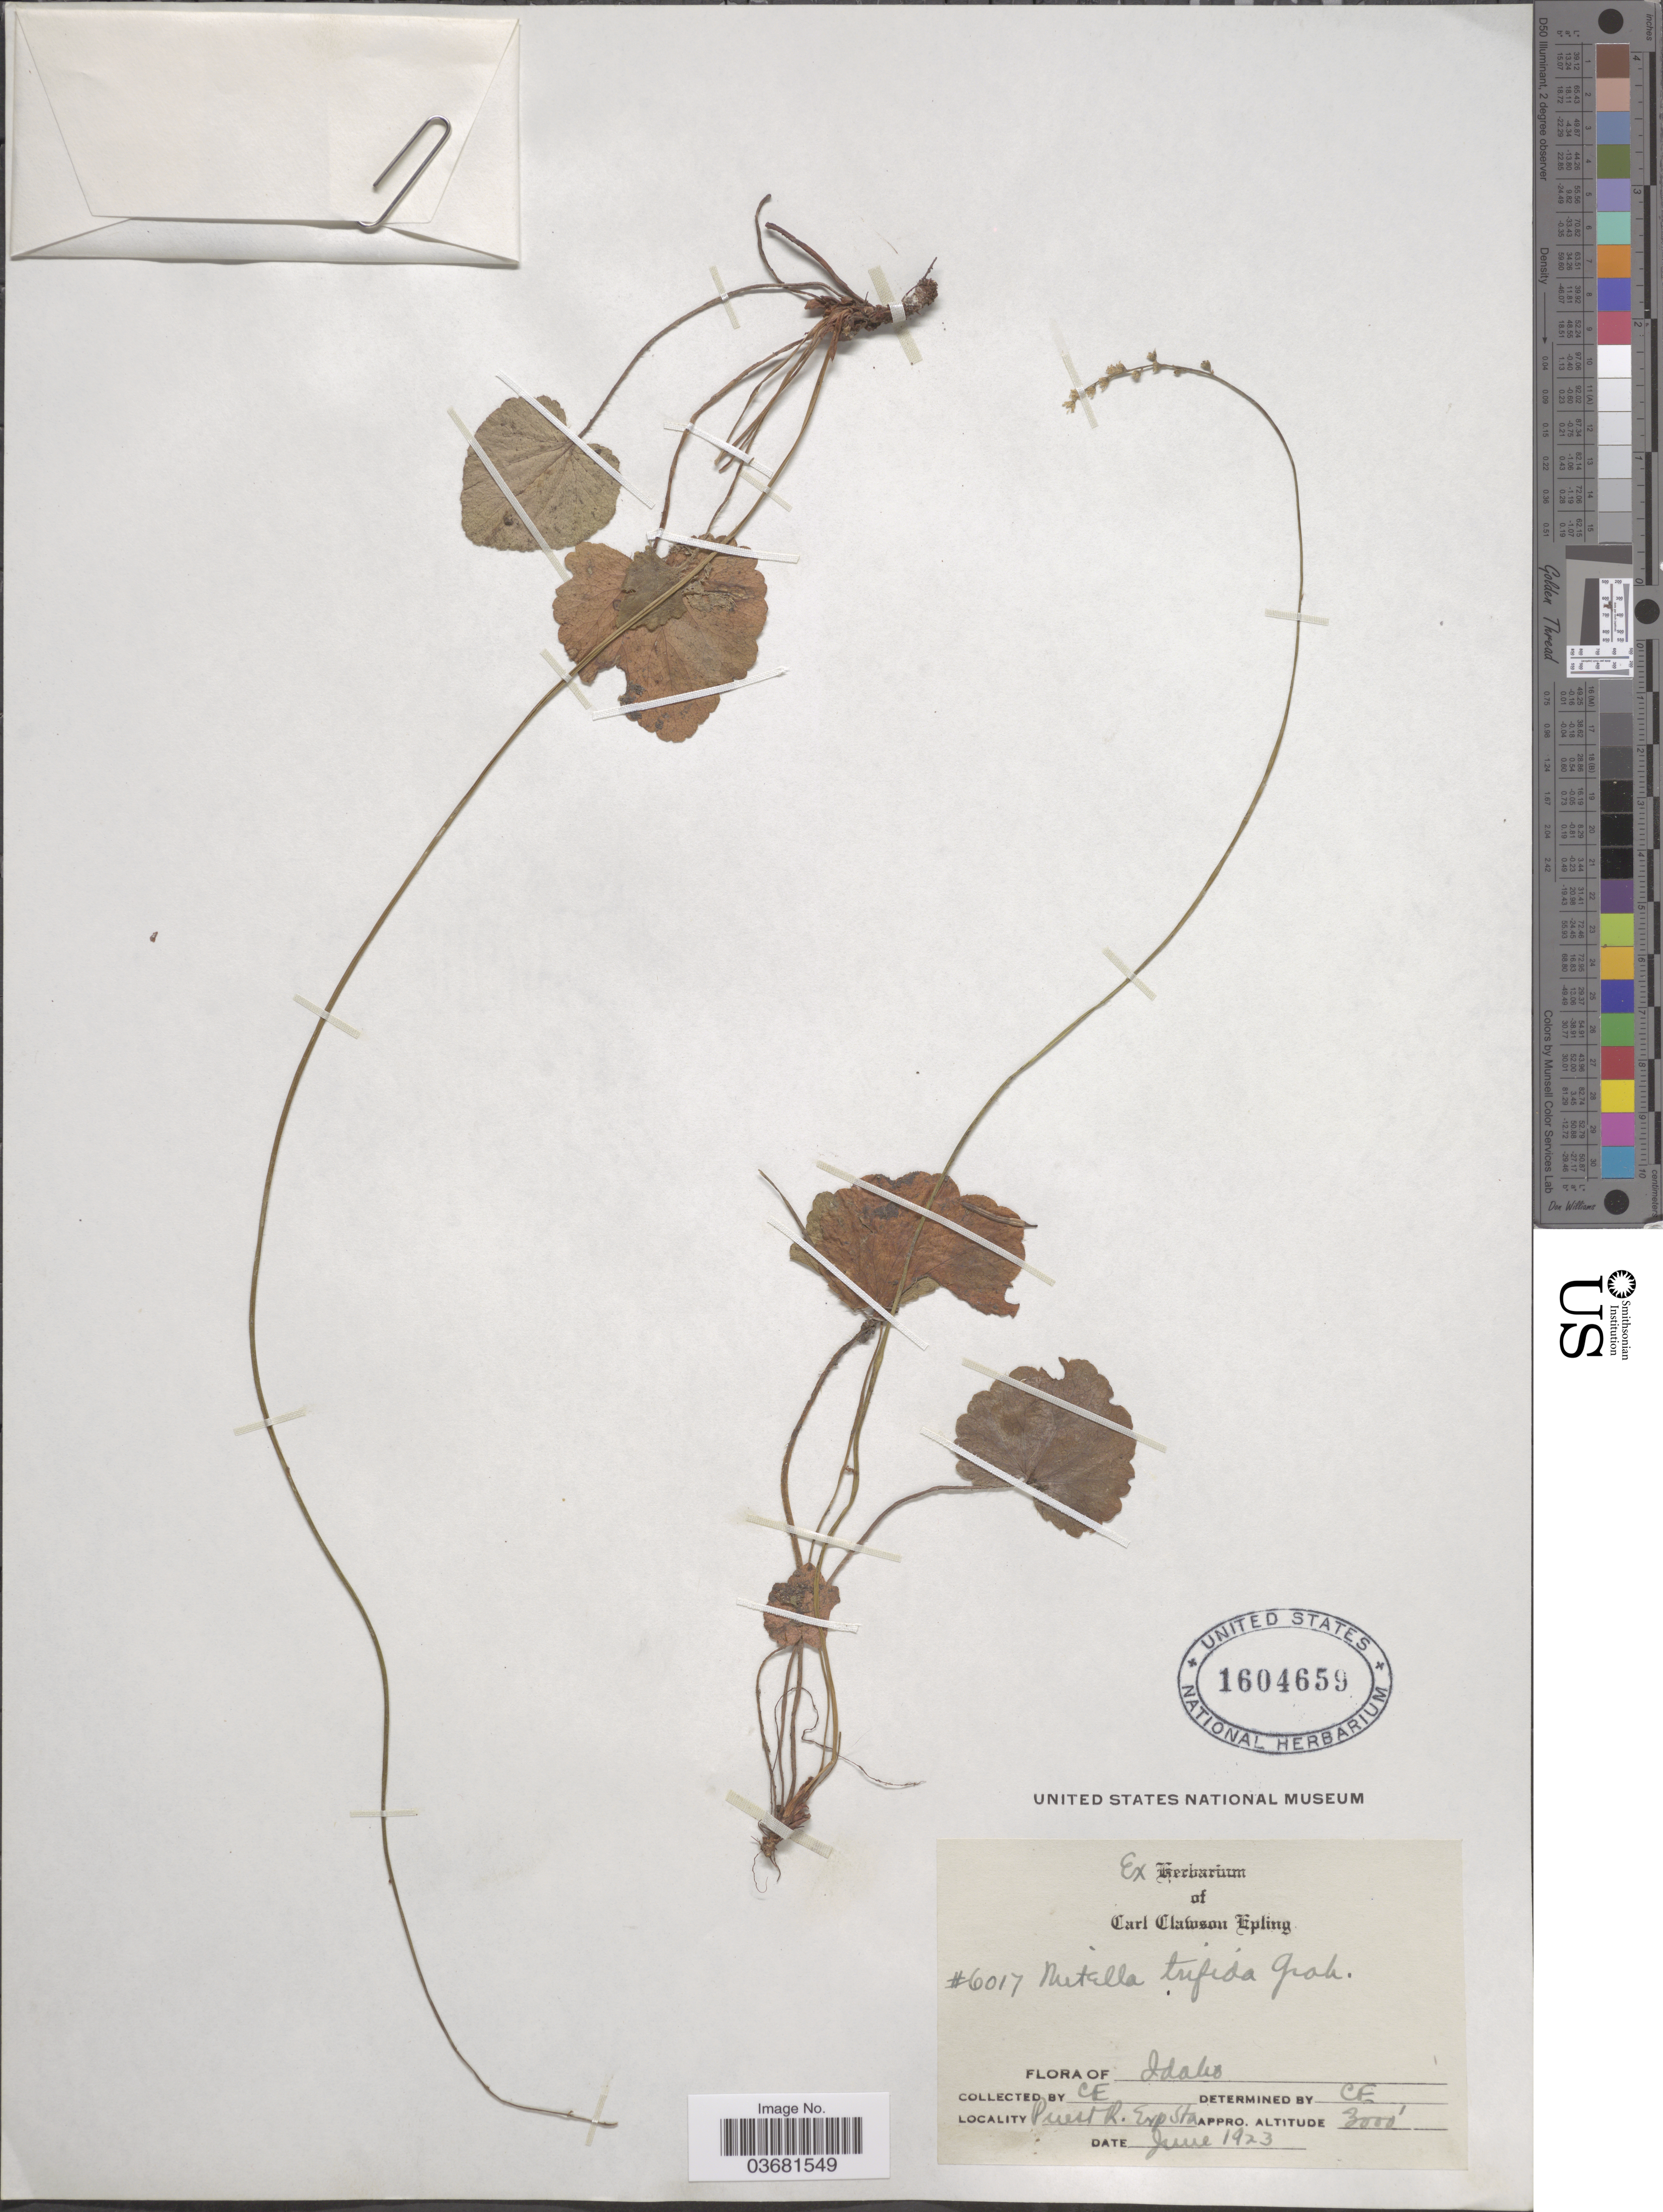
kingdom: Plantae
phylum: Tracheophyta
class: Magnoliopsida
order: Saxifragales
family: Saxifragaceae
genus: Mitella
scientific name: Mitella trifida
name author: Graham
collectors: C. C. Epling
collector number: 6017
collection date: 1923-06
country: United States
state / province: Idaho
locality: Priest R. Exp Sta.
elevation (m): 914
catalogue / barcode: US 1604659